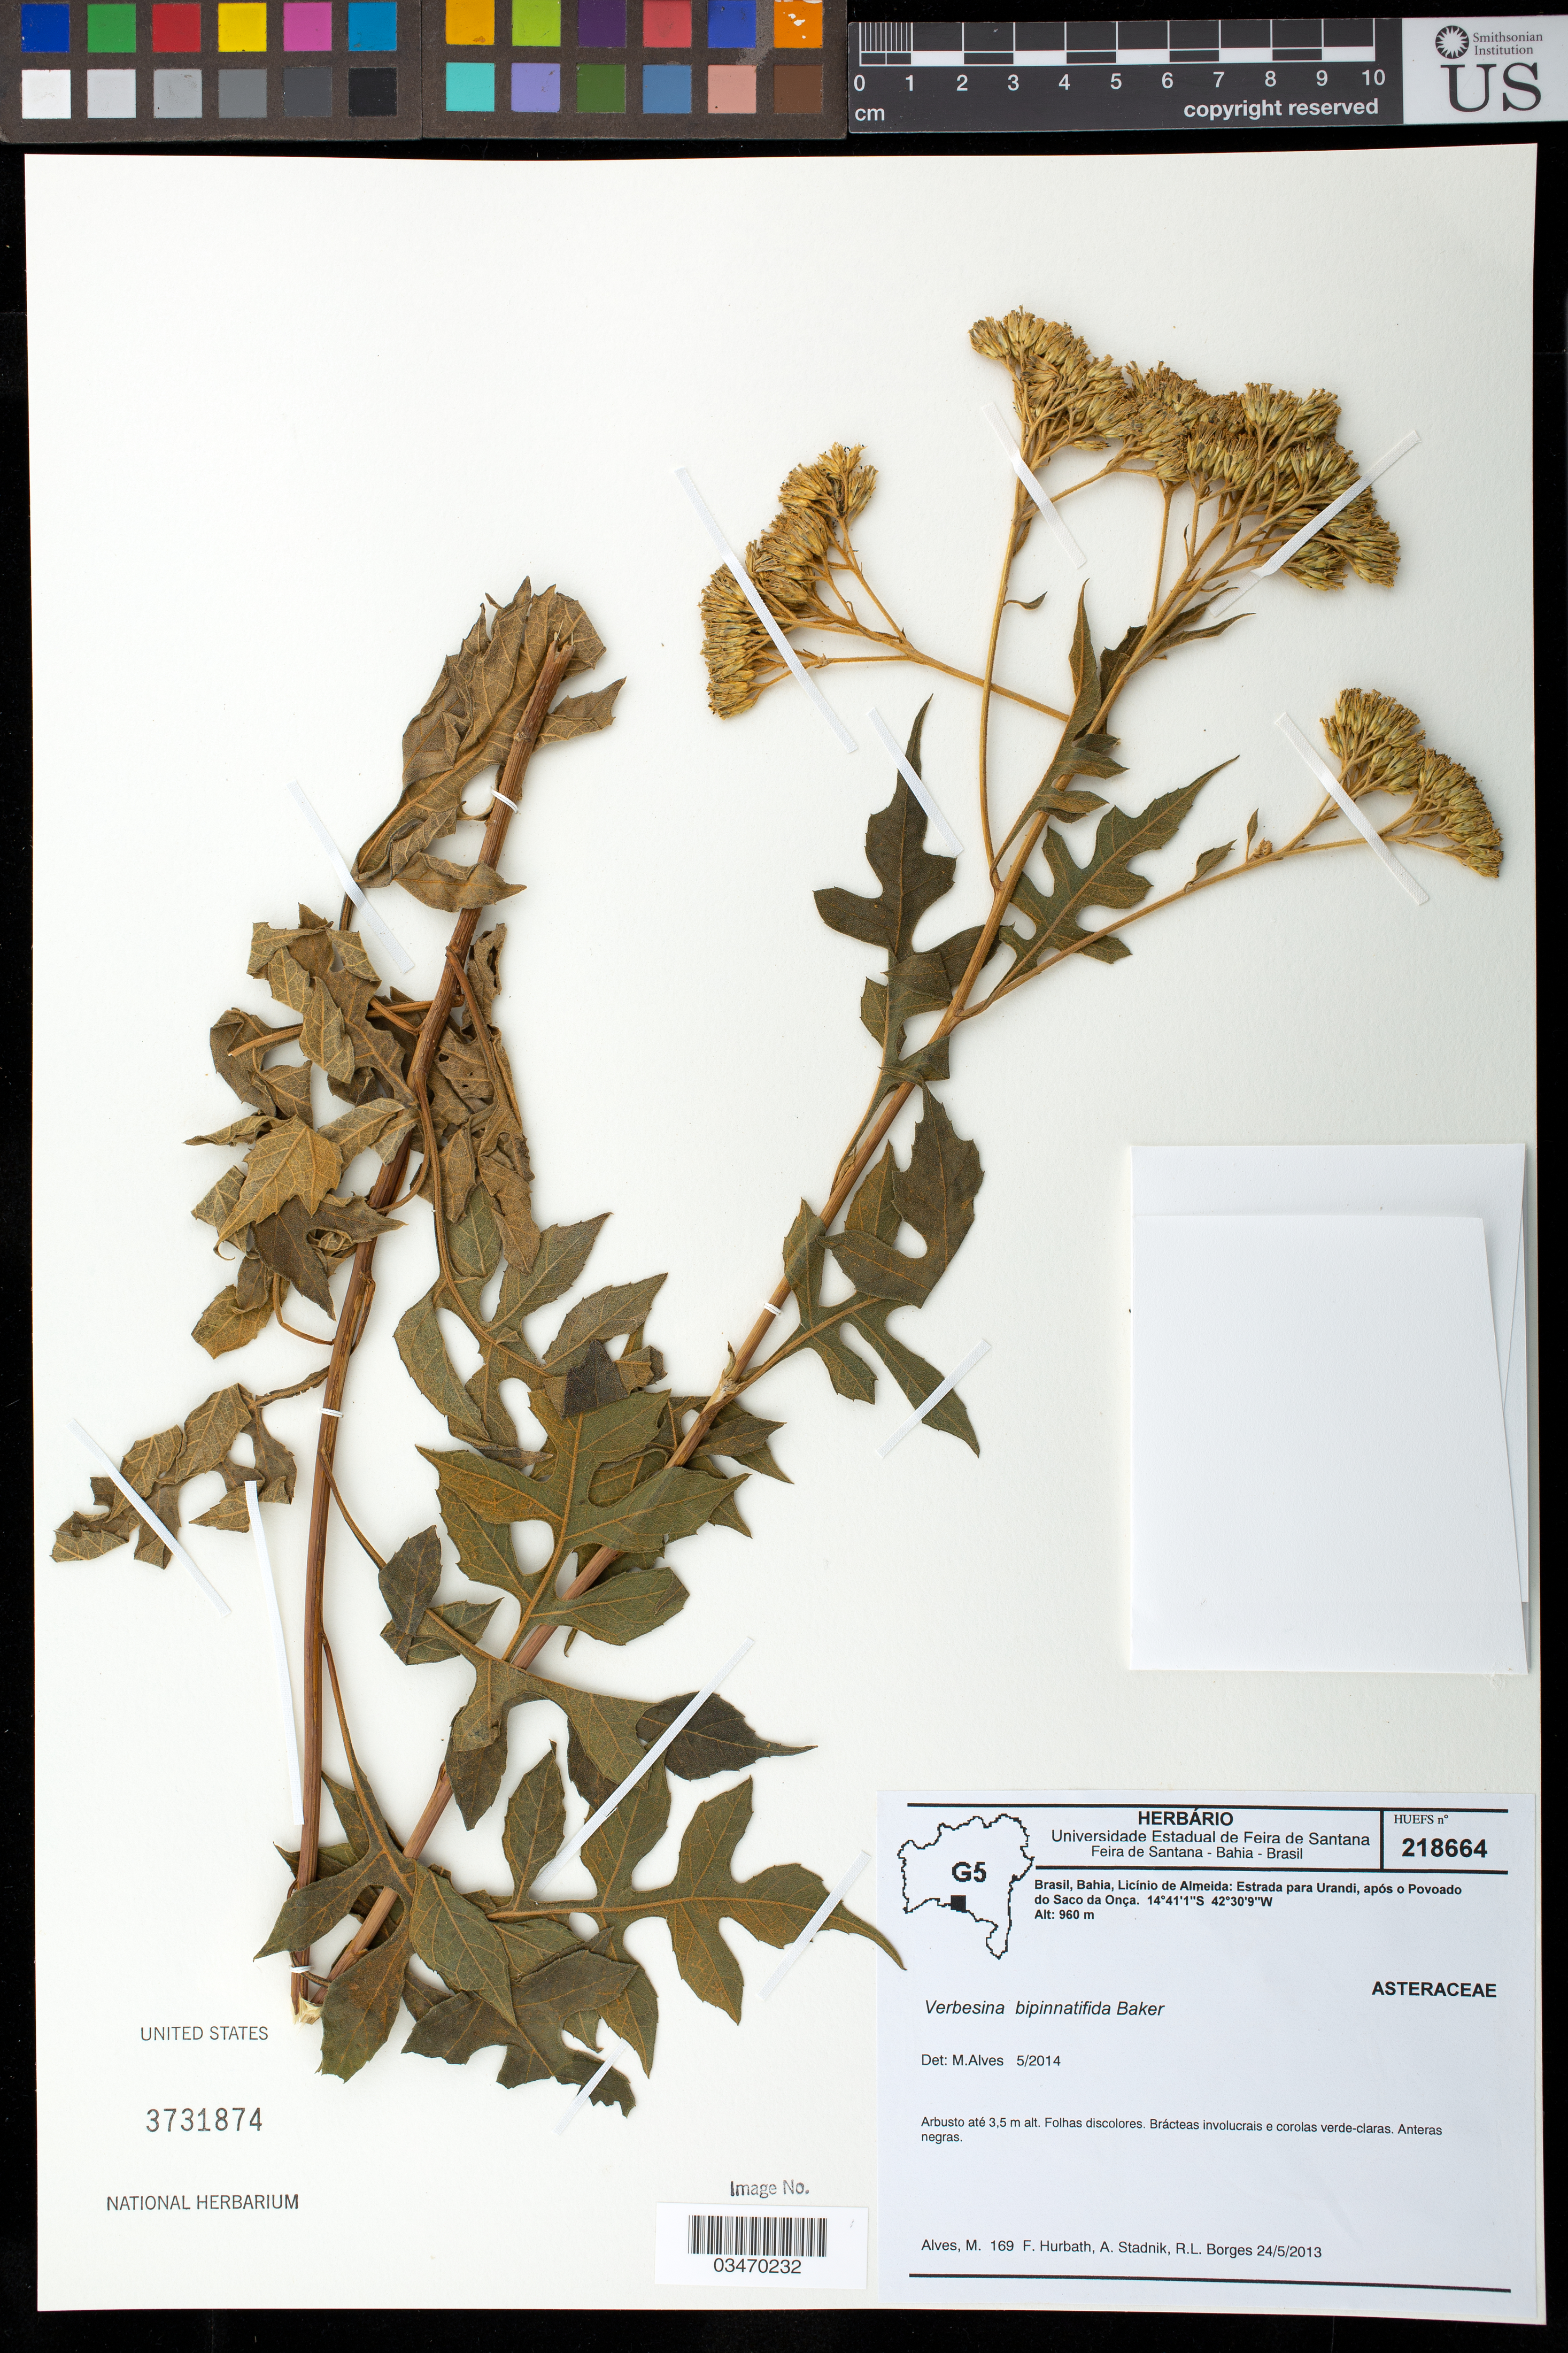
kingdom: Plantae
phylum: Tracheophyta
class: Magnoliopsida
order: Asterales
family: Asteraceae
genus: Verbesina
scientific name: Verbesina bipinnatifida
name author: Baker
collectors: M. Alves, F. Hurbath, R. Borges & A. Stadnik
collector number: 169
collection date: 2013-05-24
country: Brazil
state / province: Bahia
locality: Licinio de Almeida: Estrada para Urandi, apos o Povoado do Saco da Onca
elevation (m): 960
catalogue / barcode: US 3731874